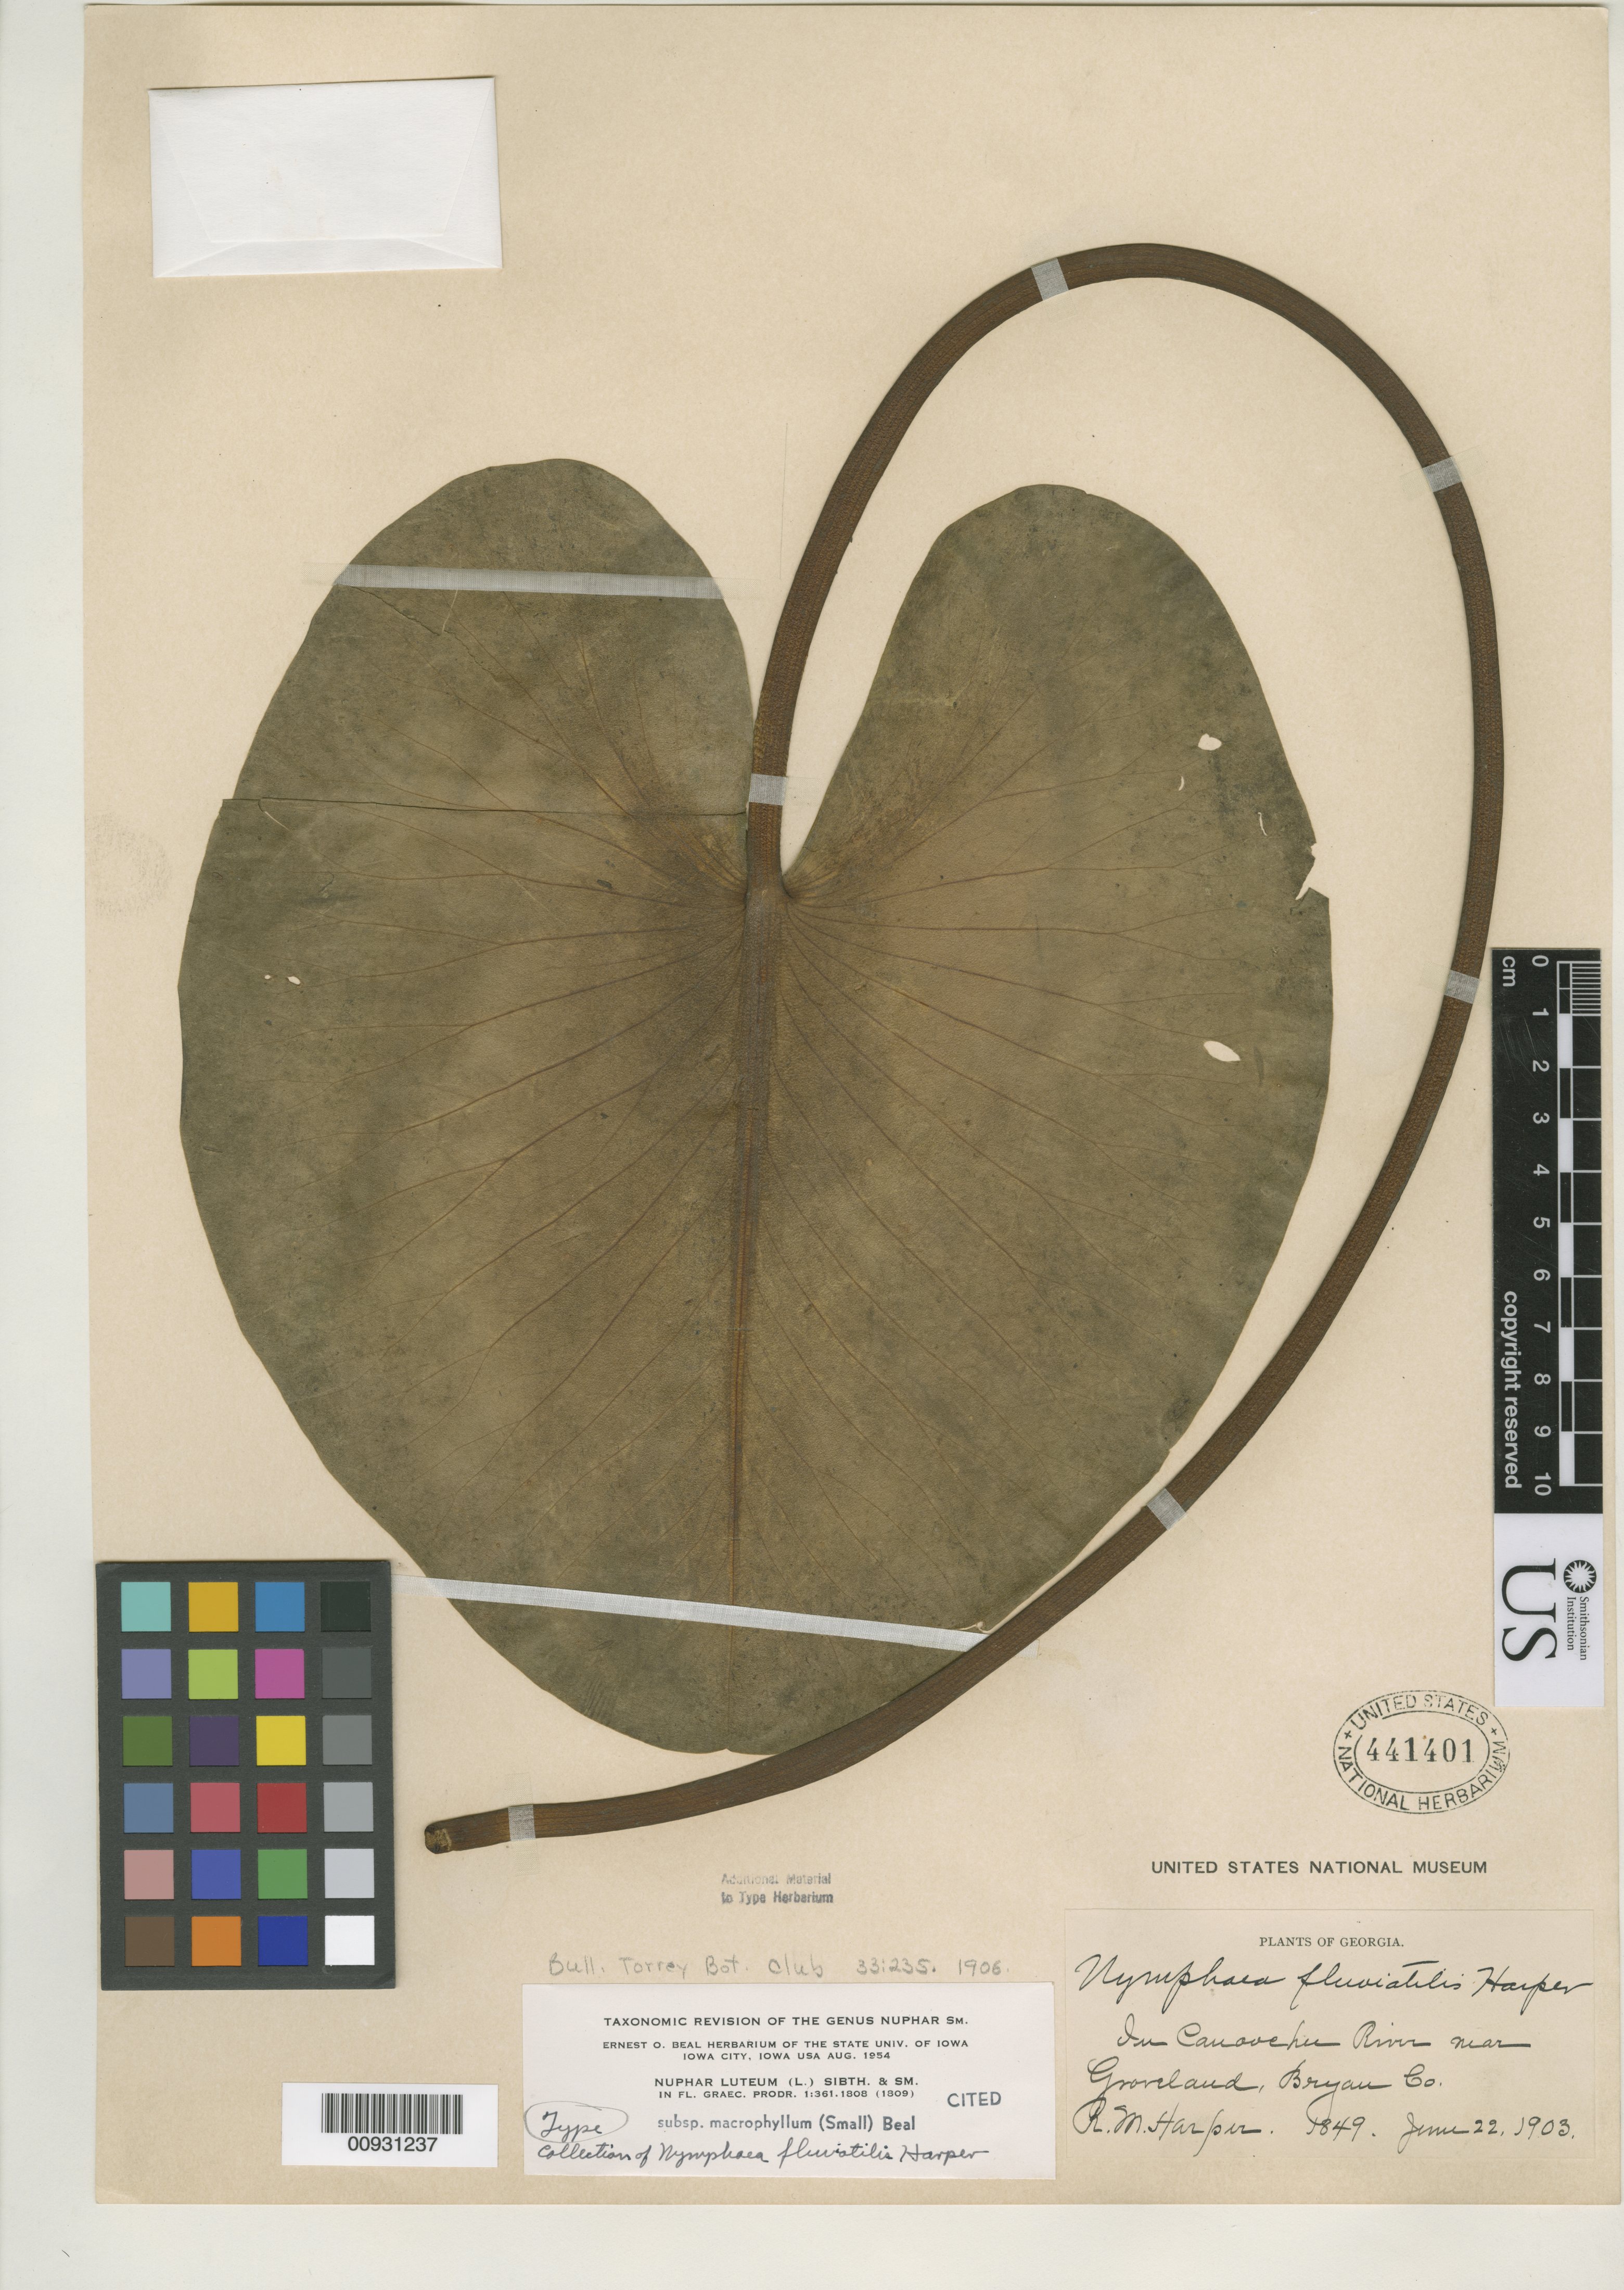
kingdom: Plantae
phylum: Tracheophyta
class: Magnoliopsida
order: Nymphaeales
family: Nymphaeaceae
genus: Nymphaea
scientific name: Nymphaea fluviatilis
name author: R.M. Harper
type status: Isotype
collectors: R. M. Harper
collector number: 1849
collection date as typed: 22 Jun 1903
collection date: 1903-06-22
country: United States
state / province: Georgia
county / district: Bryan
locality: Groveland, in Canoochee River.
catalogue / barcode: US 441401